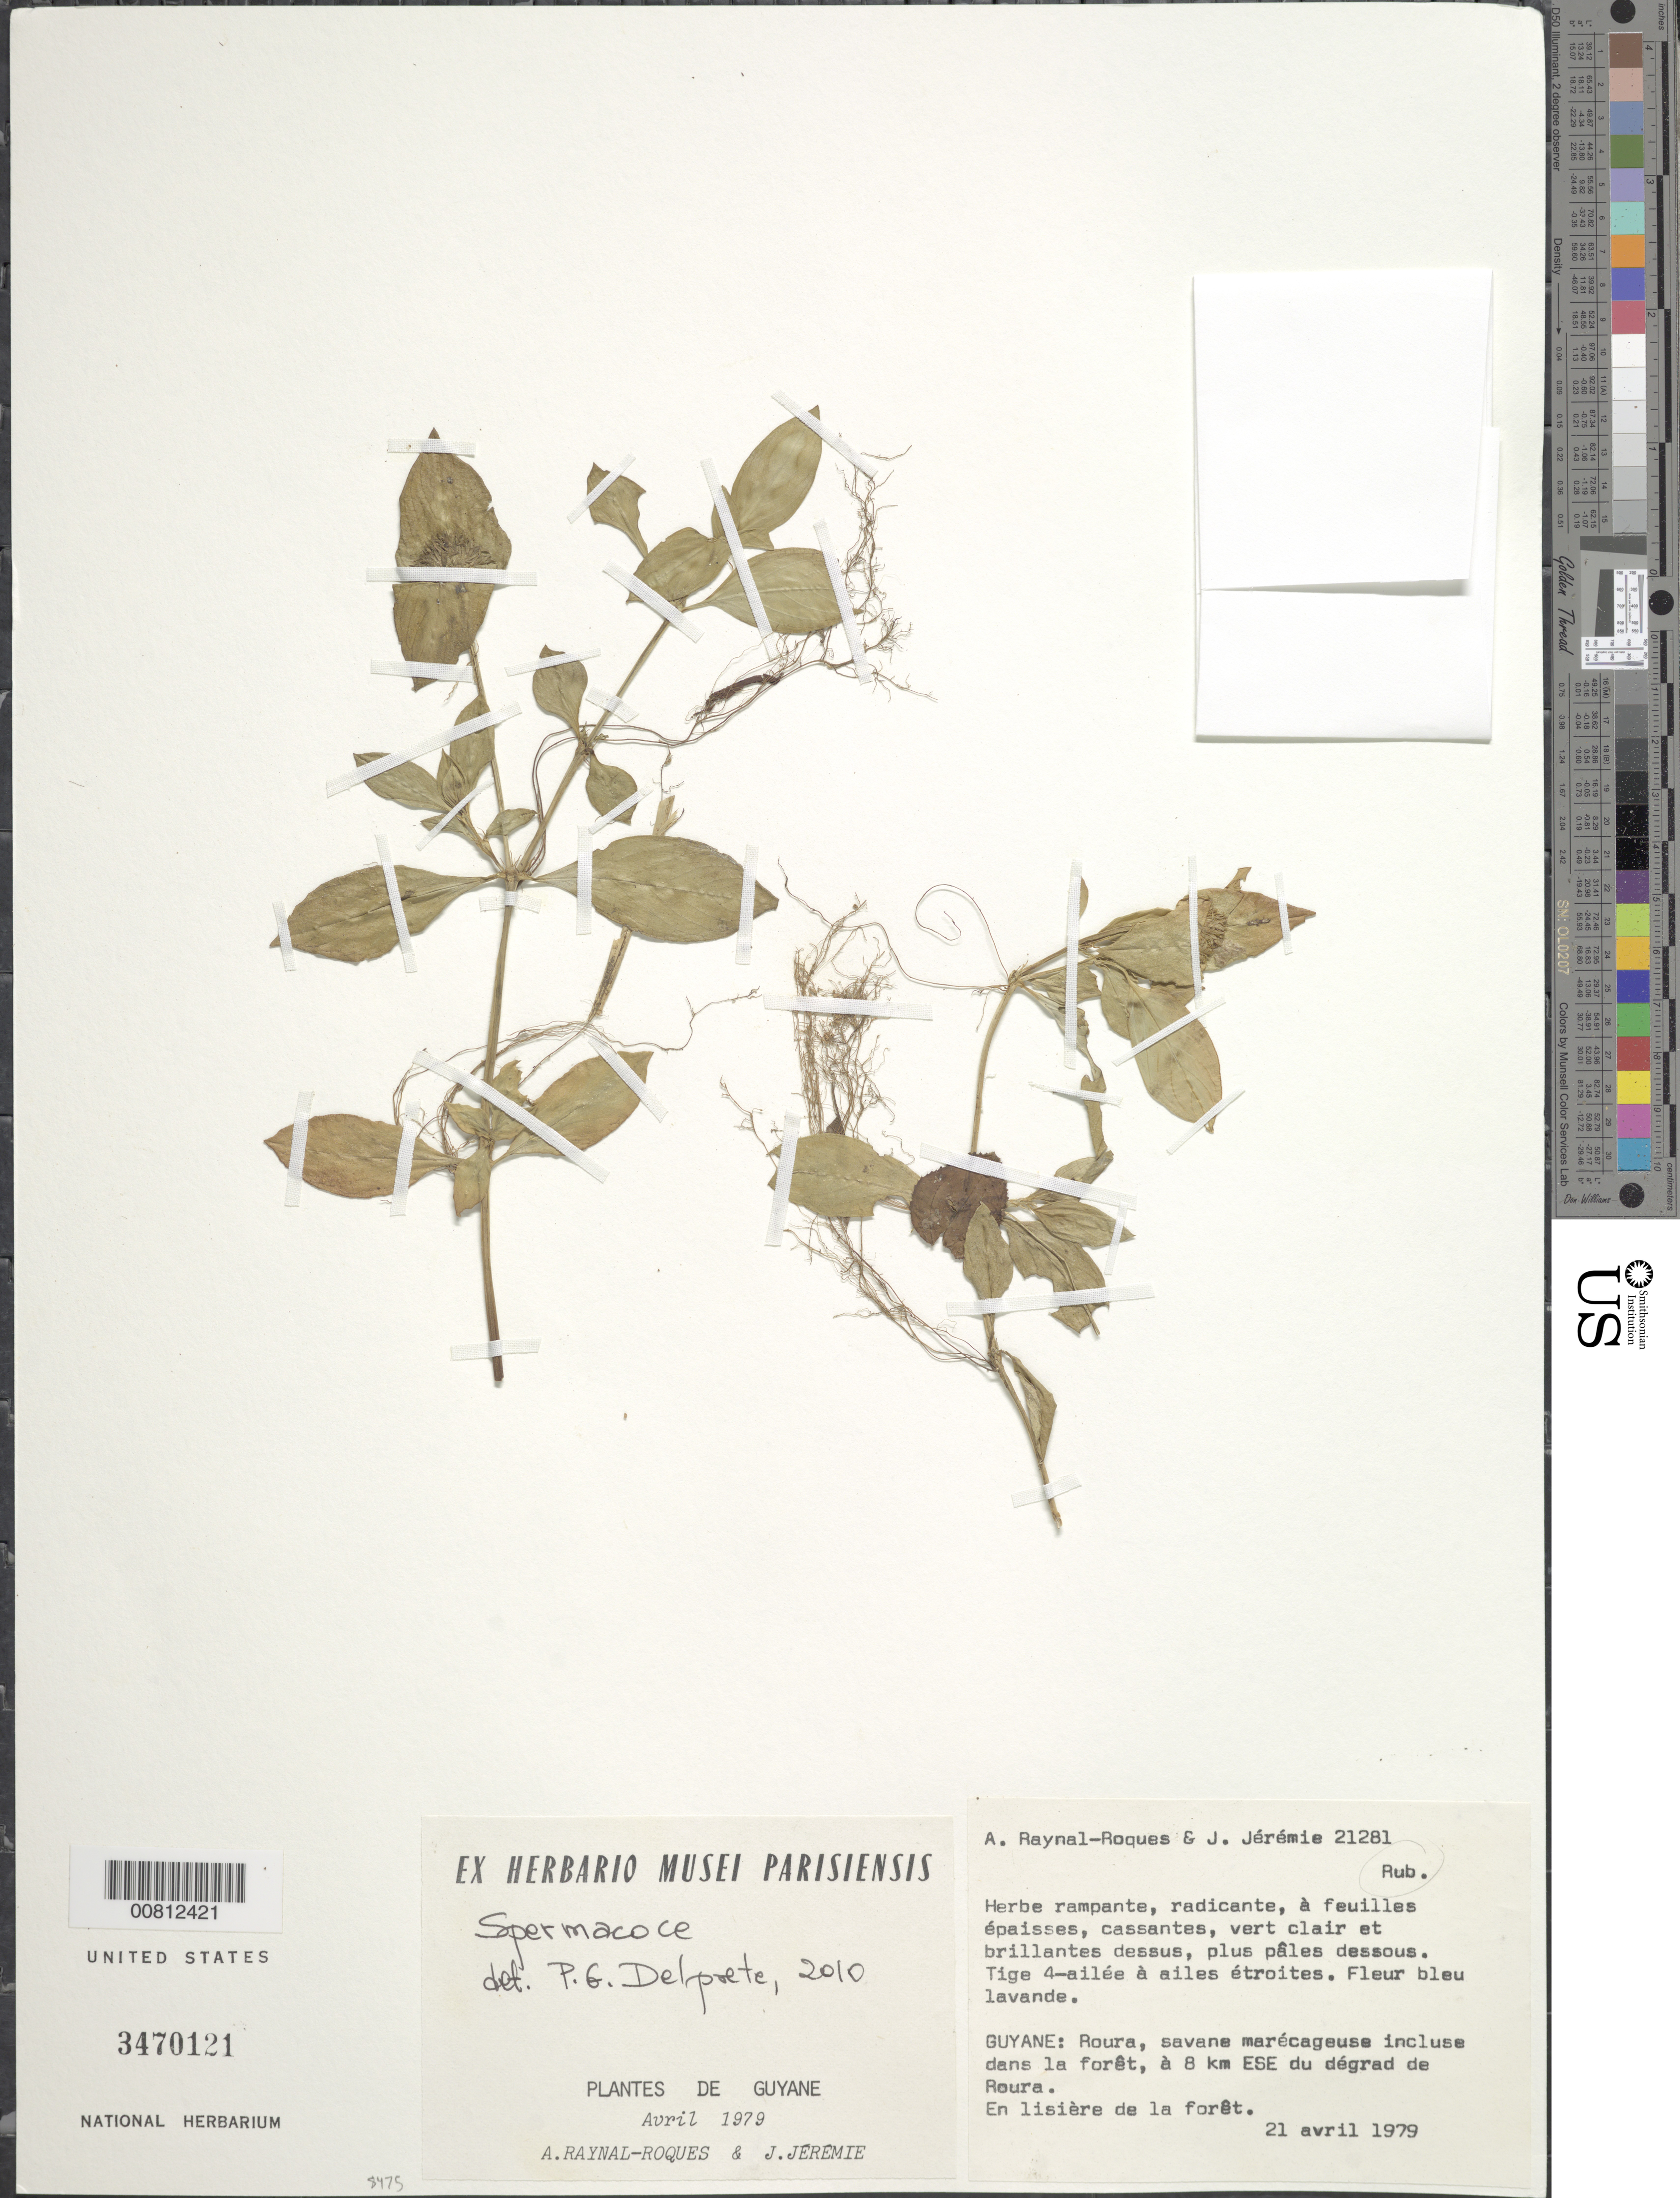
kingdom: Plantae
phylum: Tracheophyta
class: Magnoliopsida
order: Gentianales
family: Rubiaceae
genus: Spermacoce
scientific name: Spermacoce sp.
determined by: Delprete, P. G., Herb. de Guyane Cay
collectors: A. M. Raynal & J. Jérémie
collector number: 21281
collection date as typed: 21-Apr-79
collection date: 1979-04-21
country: French Guiana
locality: Roura, 8 km ESE du degrad de Roura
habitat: Savane marécageuse incluse dans la forêt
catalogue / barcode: US 3470121